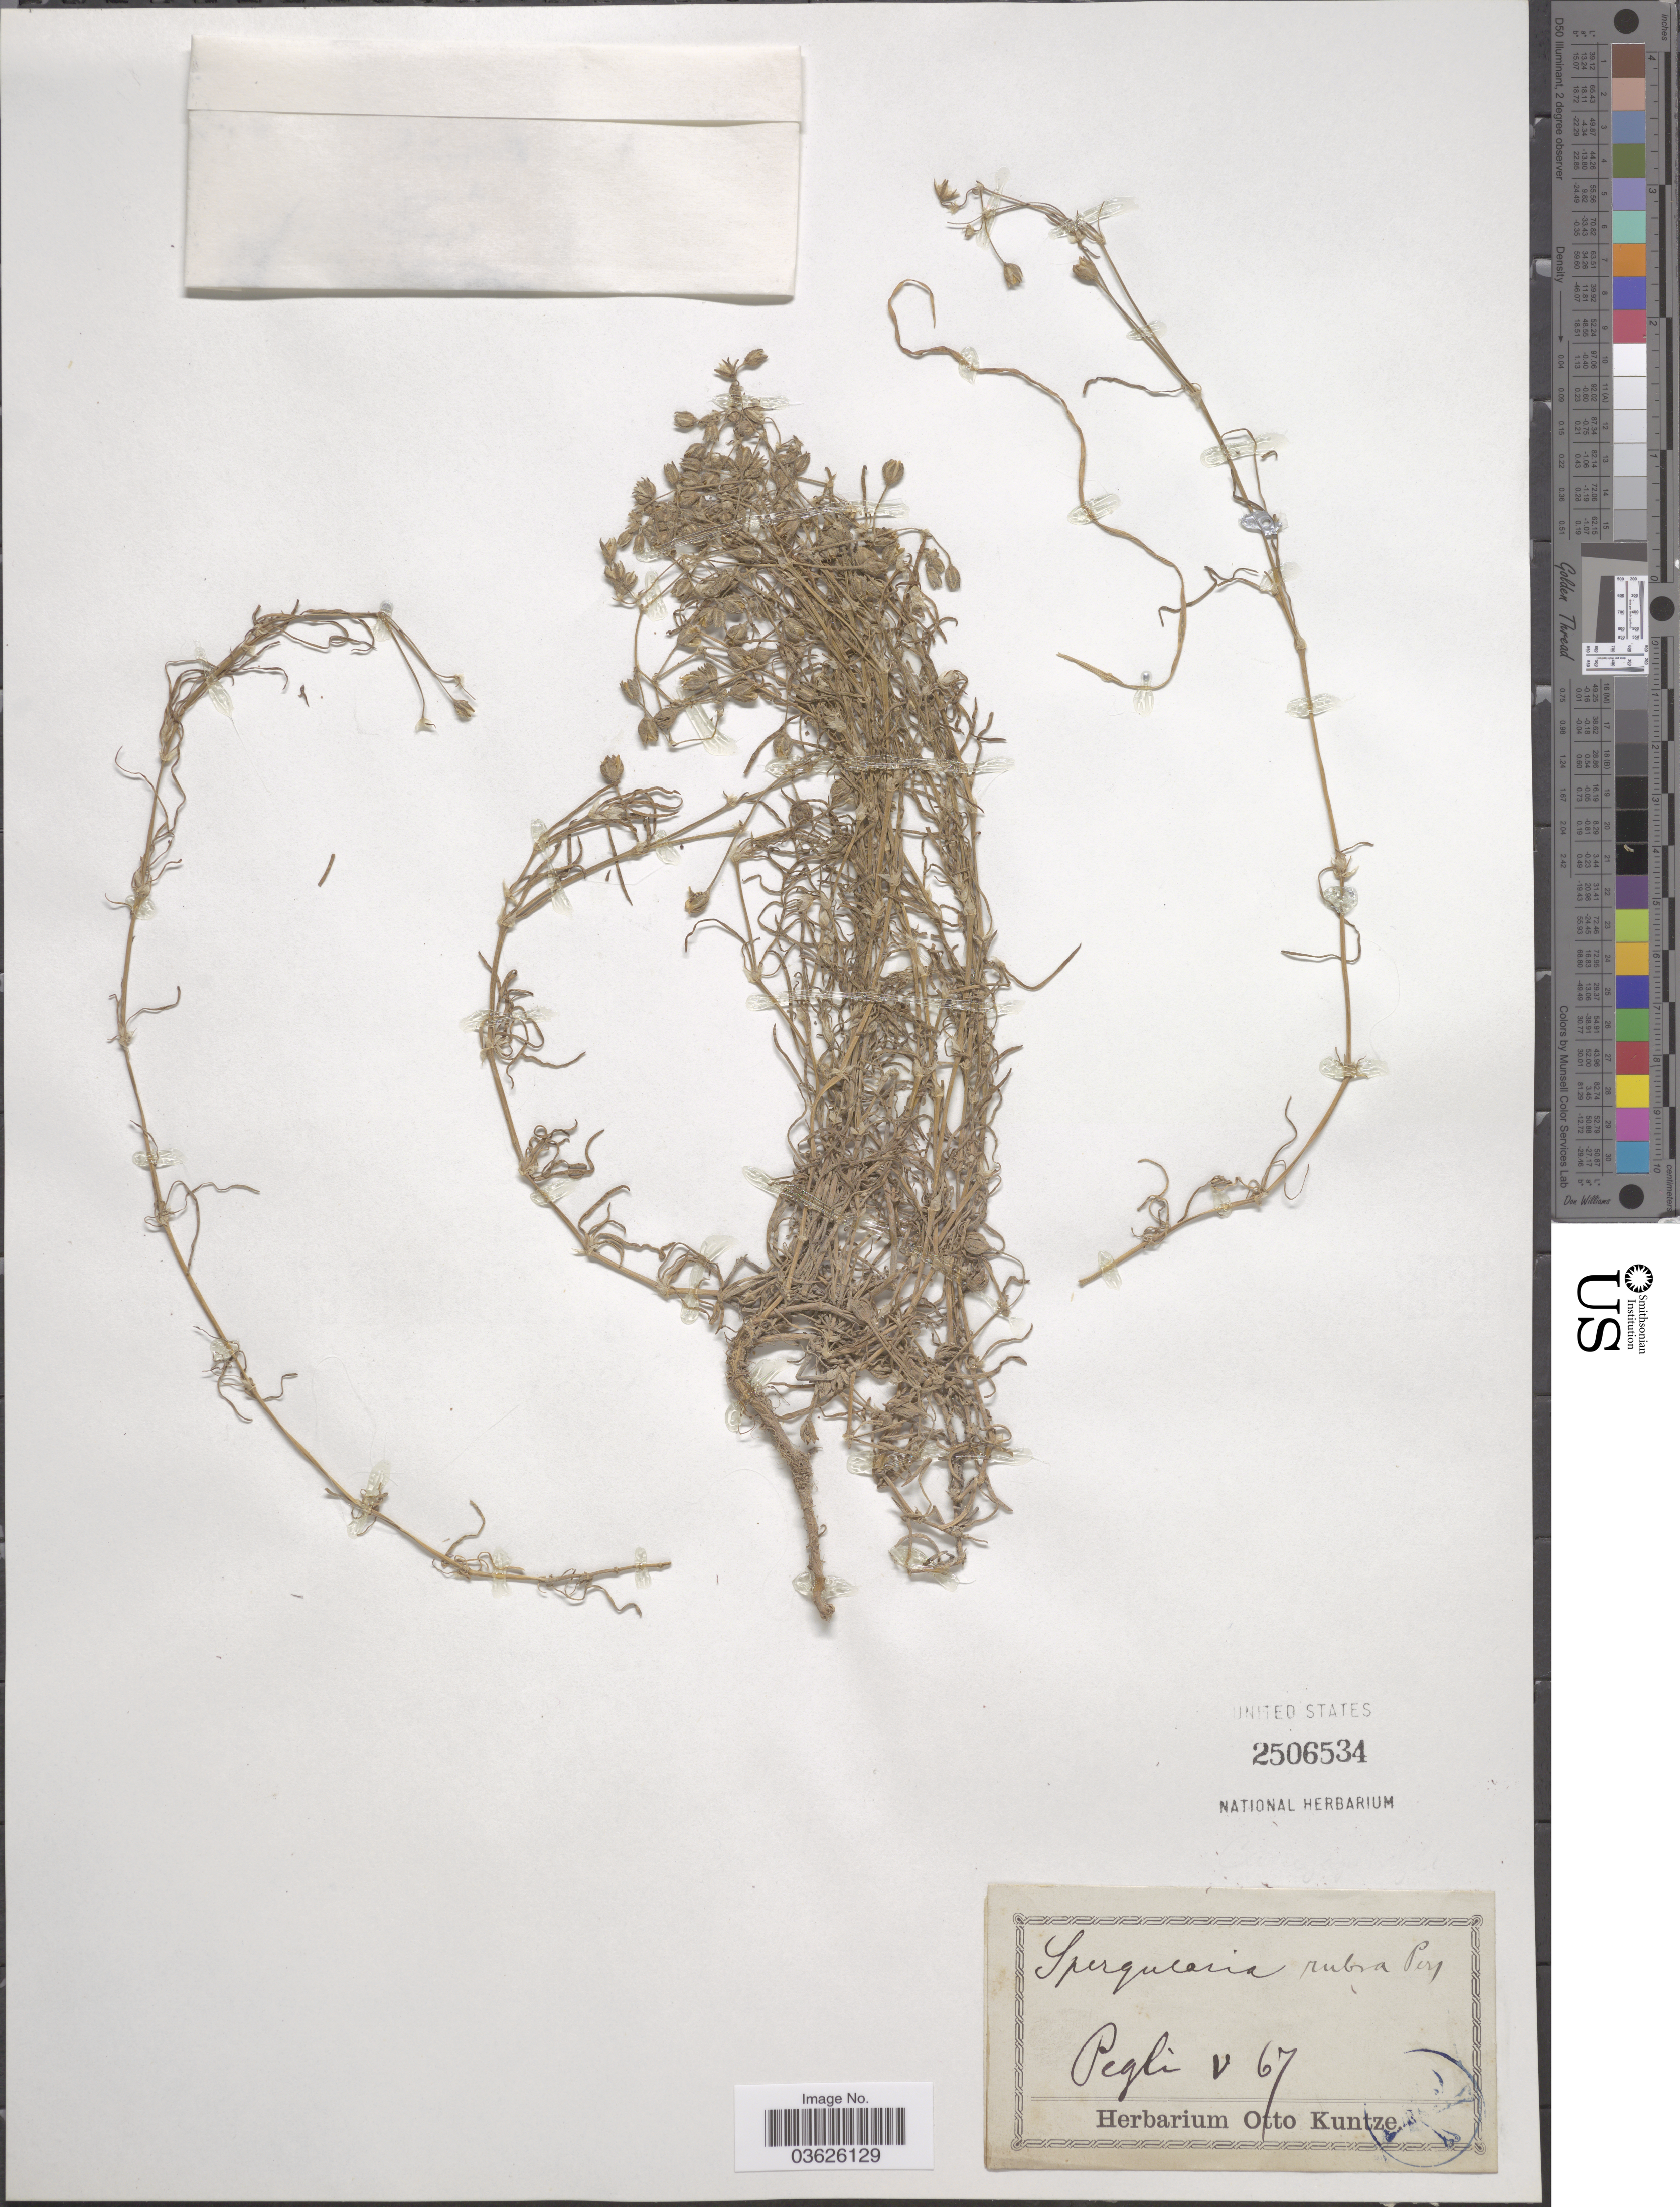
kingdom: Plantae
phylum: Tracheophyta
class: Magnoliopsida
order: Caryophyllales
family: Caryophyllaceae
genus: Spergularia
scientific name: Spergularia rubra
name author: (L.) J. Presl & C. Presl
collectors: ex herb. Otto Kuntze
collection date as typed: Transcribed d/m/y: /5/67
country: Italy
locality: Pegli.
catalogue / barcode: US 2506534